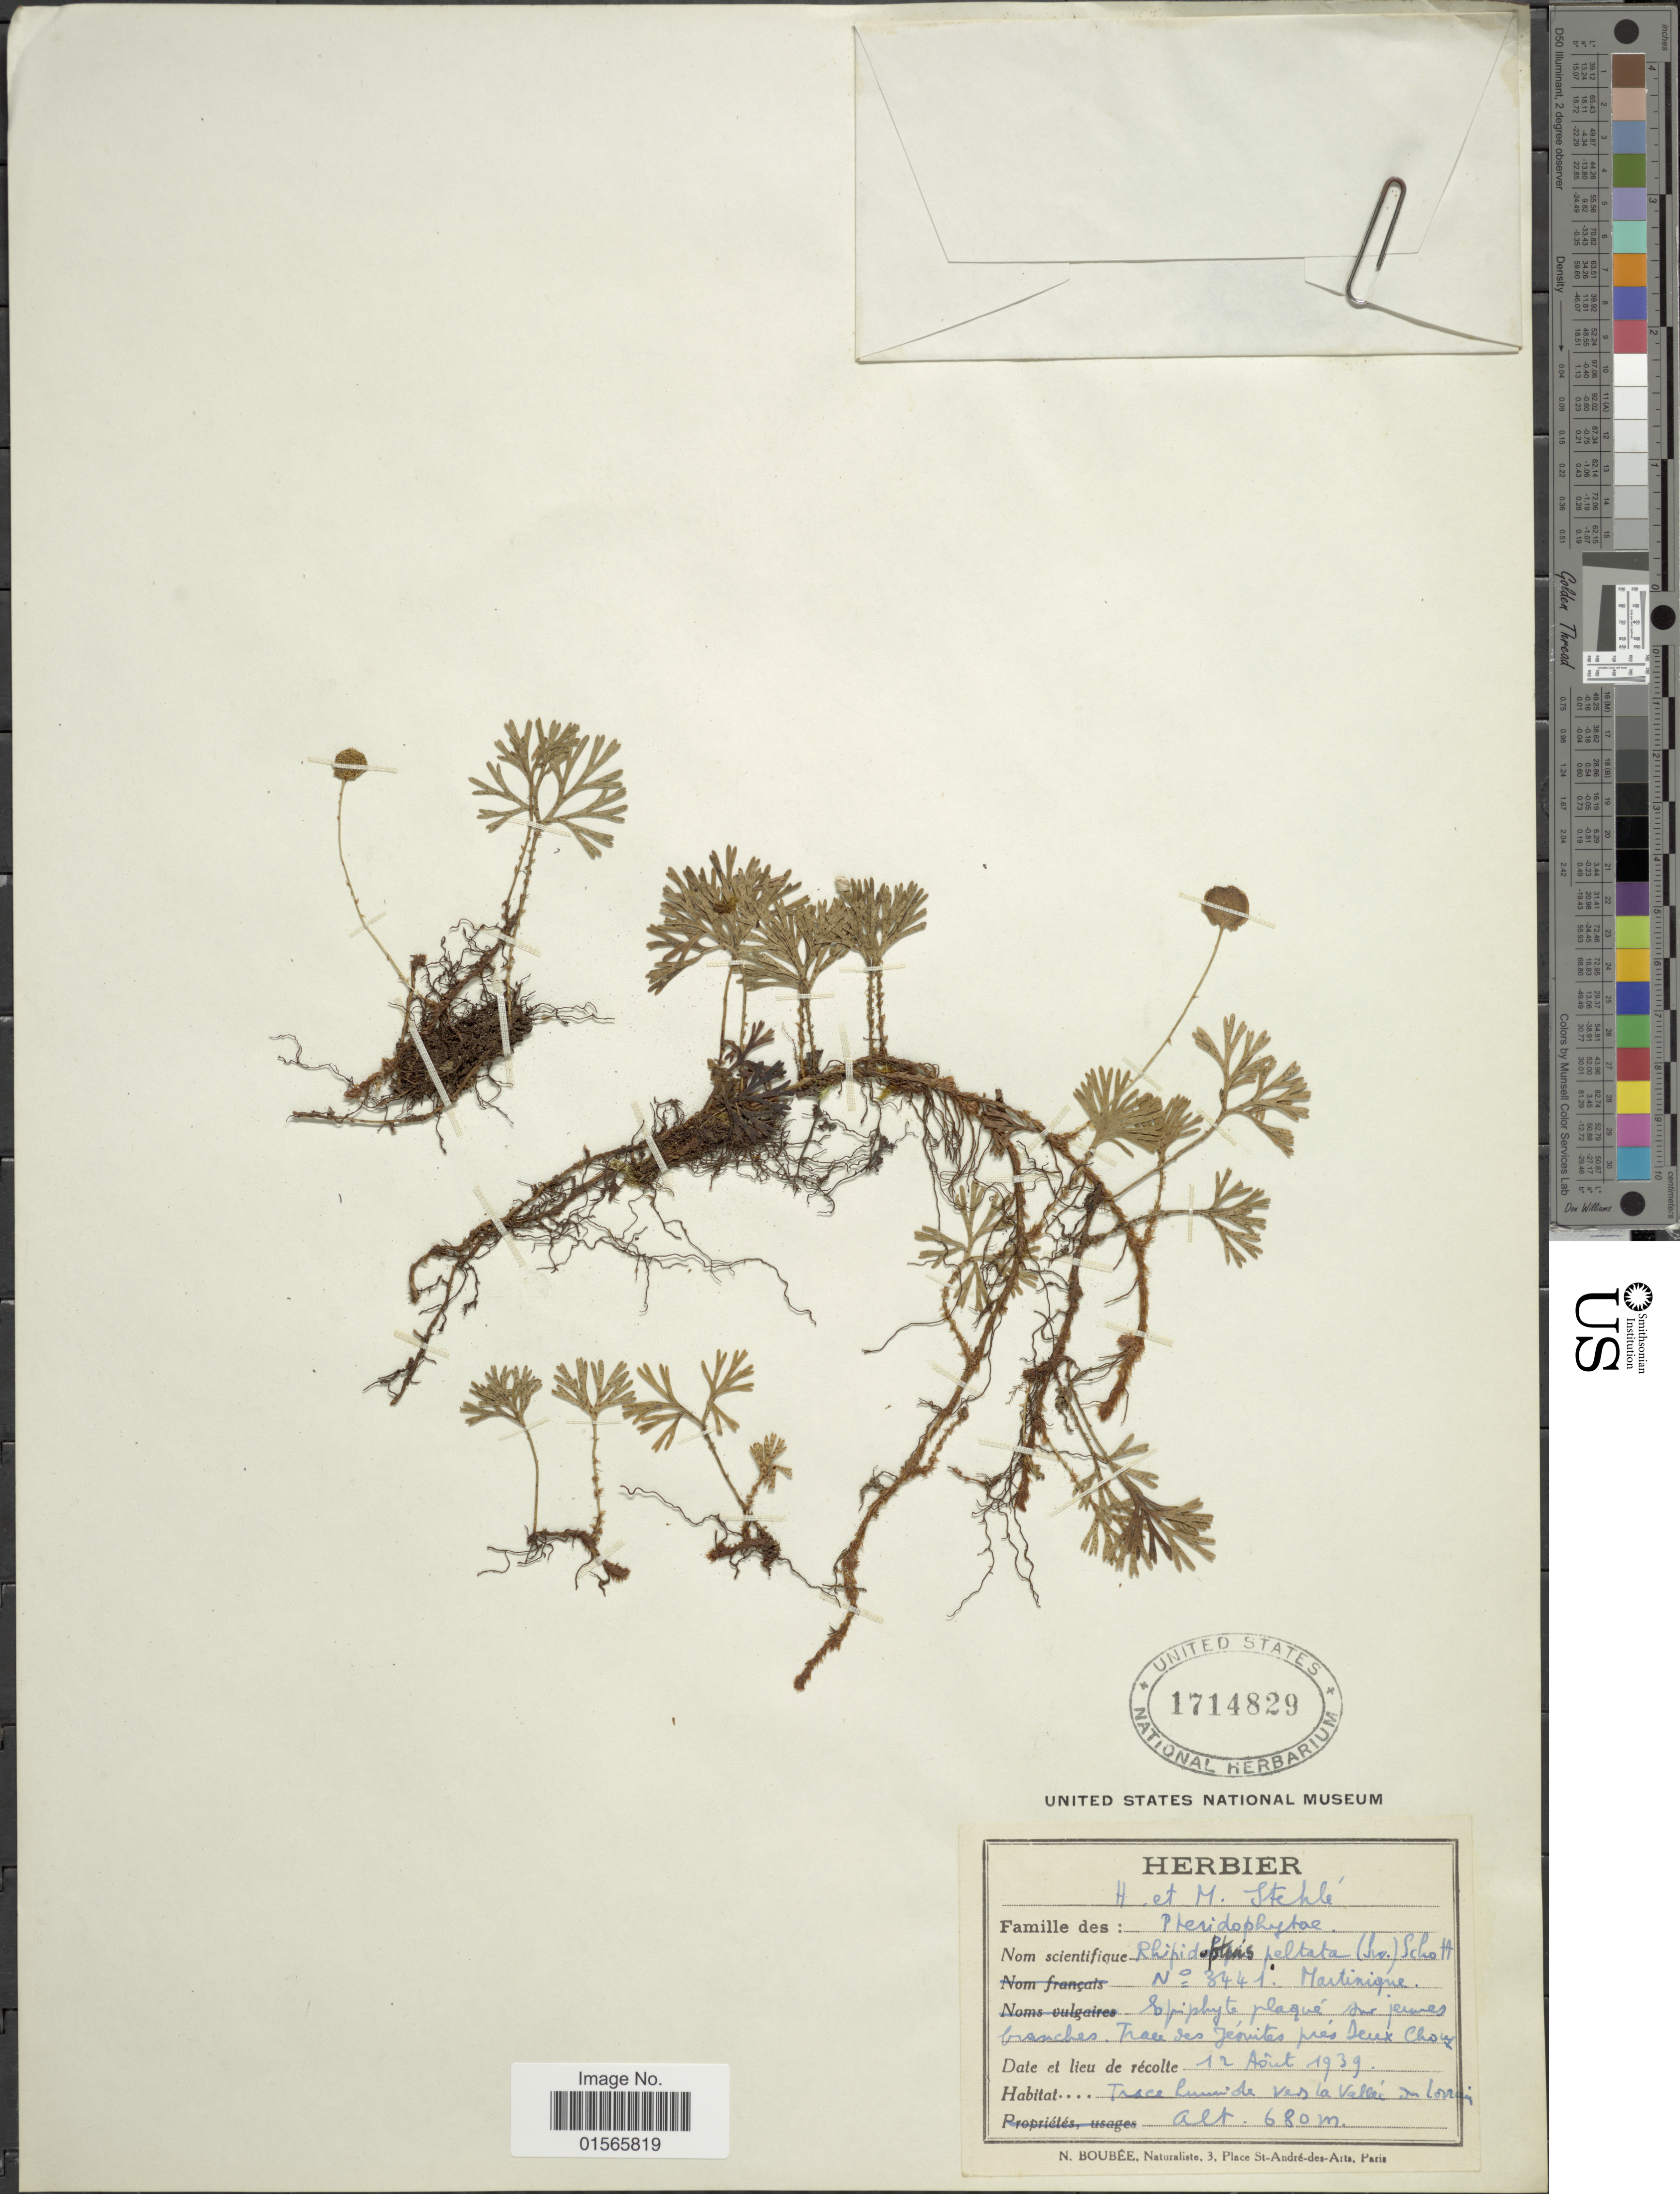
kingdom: Plantae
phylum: Tracheophyta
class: Polypodiopsida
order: Polypodiales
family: Dryopteridaceae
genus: Elaphoglossum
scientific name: Elaphoglossum peltatum f. peltatum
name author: (Sw.) Urb.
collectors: H. Stehlé & M. Stehlé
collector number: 3441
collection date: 1939-08-12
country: Martinique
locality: Trace des Jesuites pres Deux Choux, Trace humide vers la Vallee du Lorrain.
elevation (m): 680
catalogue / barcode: US 1714829